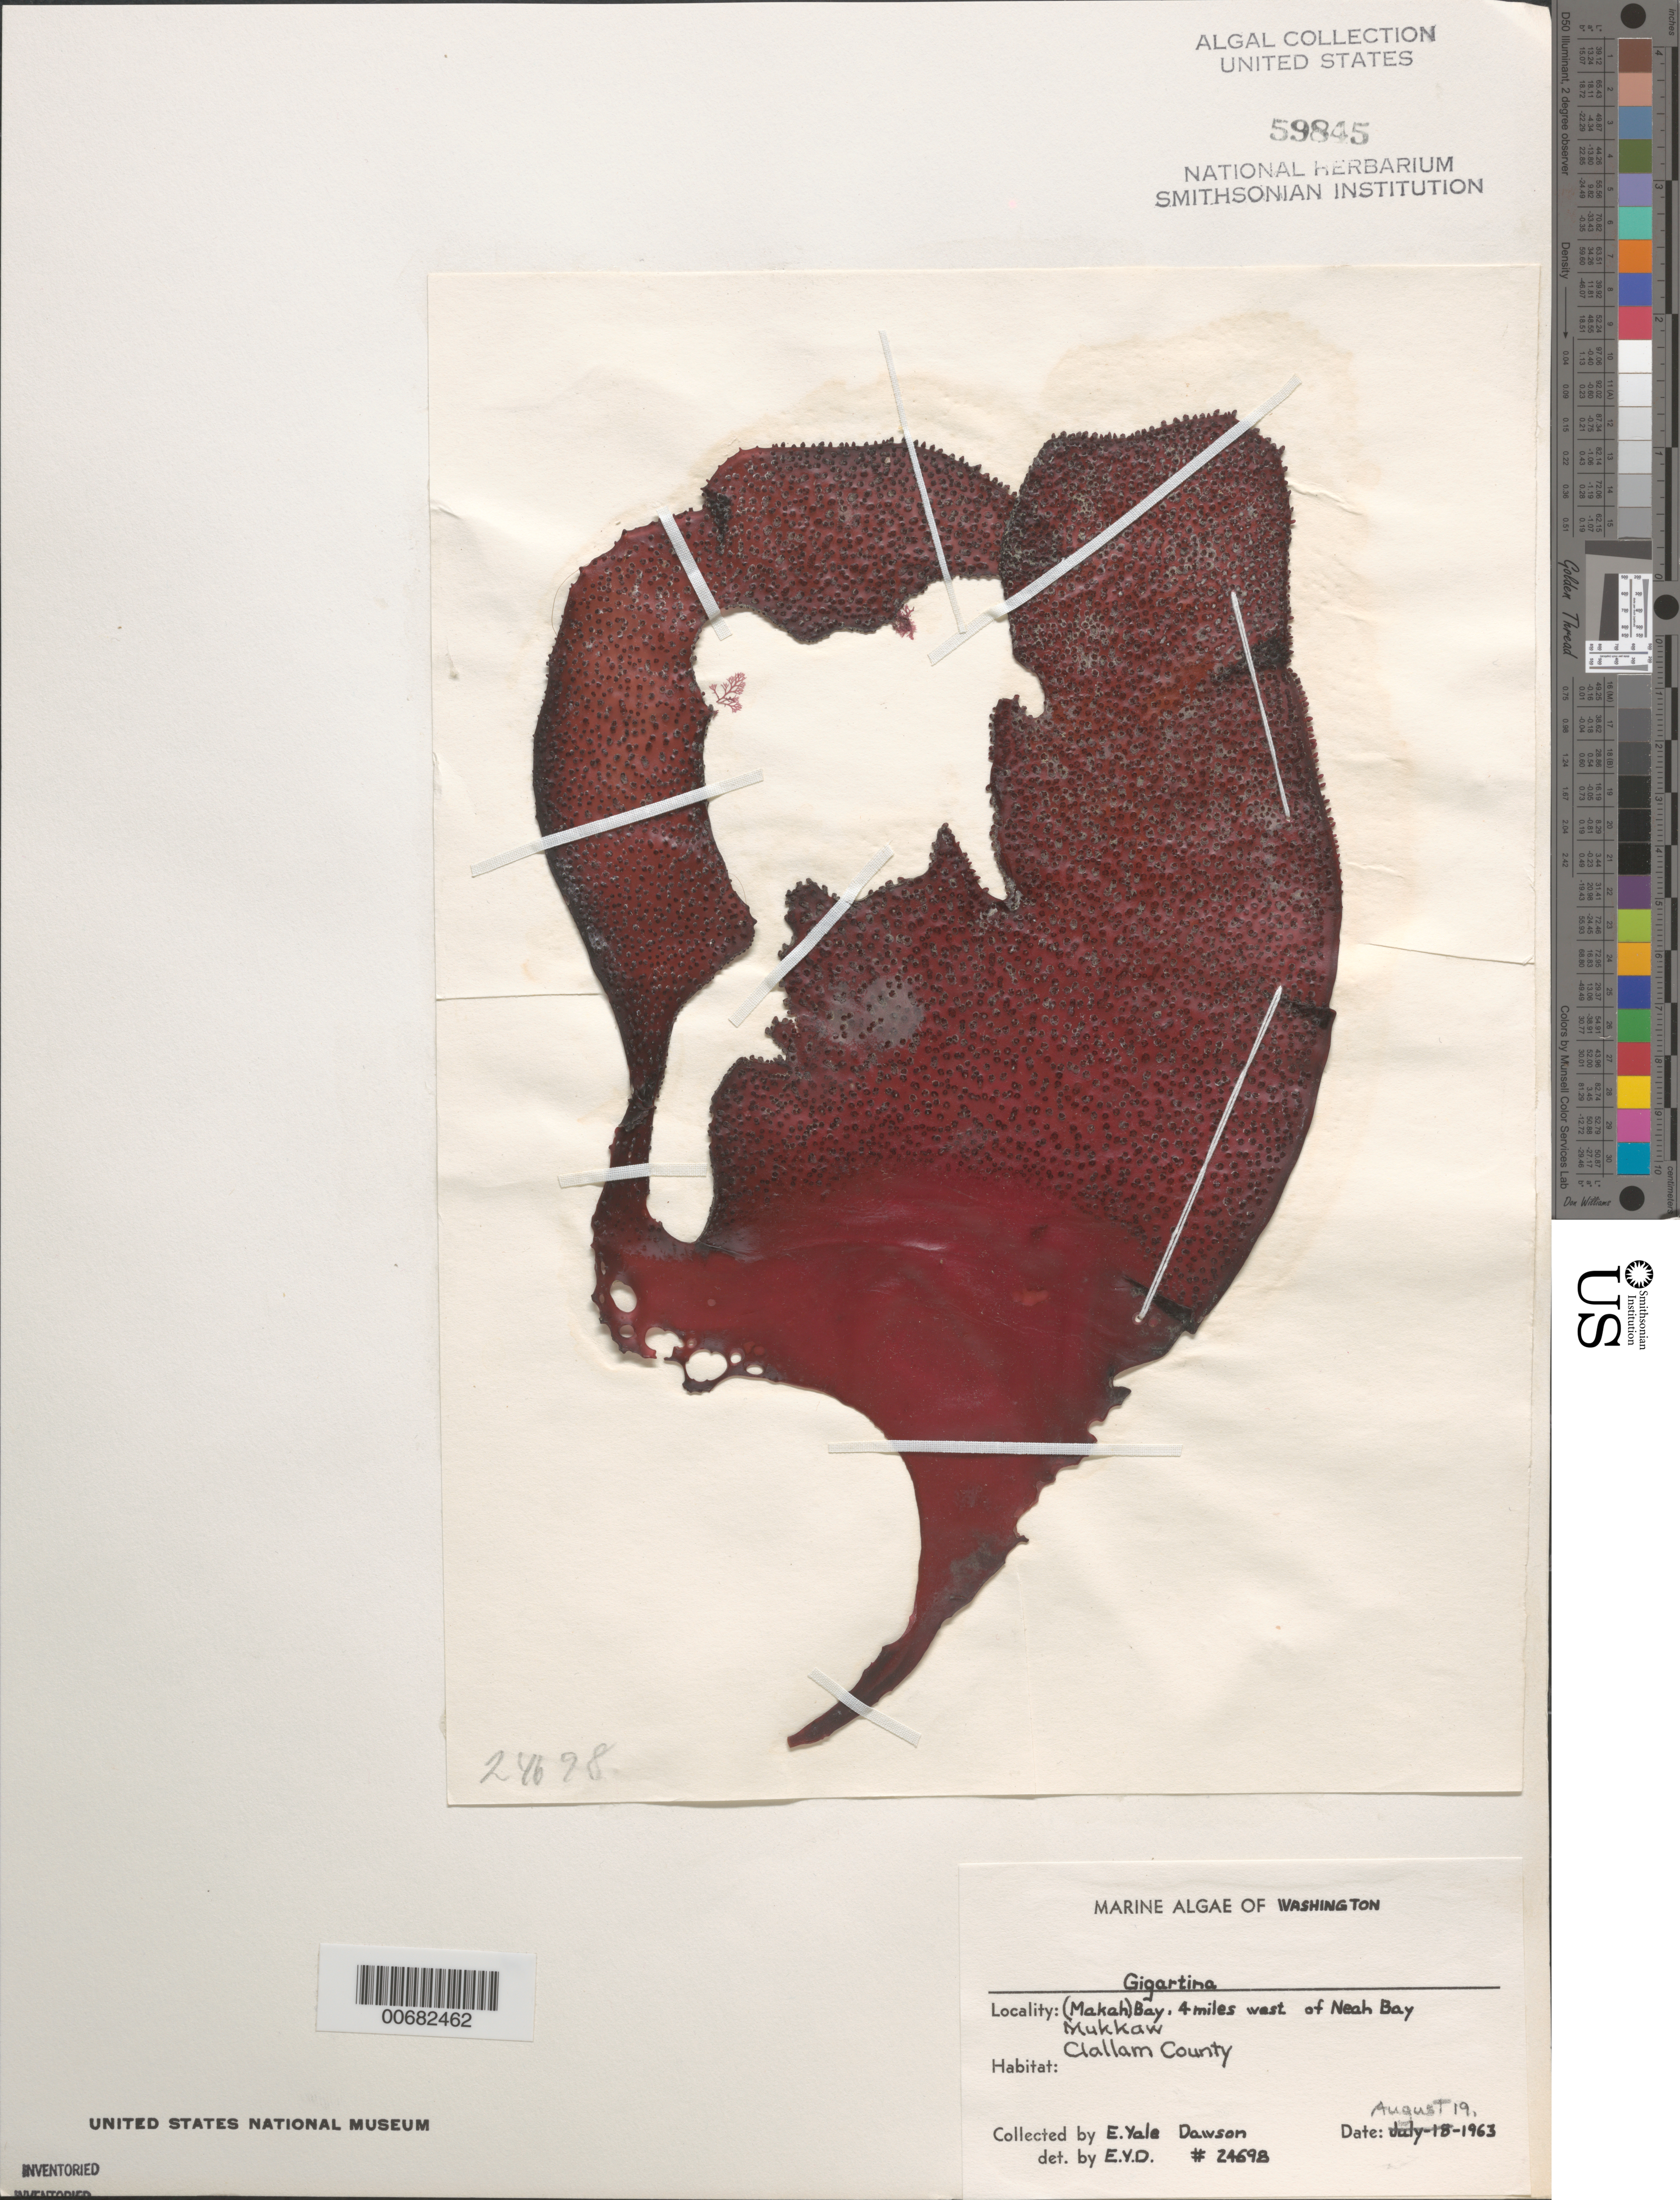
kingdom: Plantae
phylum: Rhodophyta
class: Florideophyceae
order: Gigartinales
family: Gigartinaceae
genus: Gigartina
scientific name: Gigartina sp.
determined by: Dawson, E. Y.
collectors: E. Y. Dawson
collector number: EYD 24698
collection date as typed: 19 Aug 1963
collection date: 1963-08-19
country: United States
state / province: Washington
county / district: Clallam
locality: Mukkaw Bay (Makah Bay), 4 miles west of Neah Bay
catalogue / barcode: US 59845